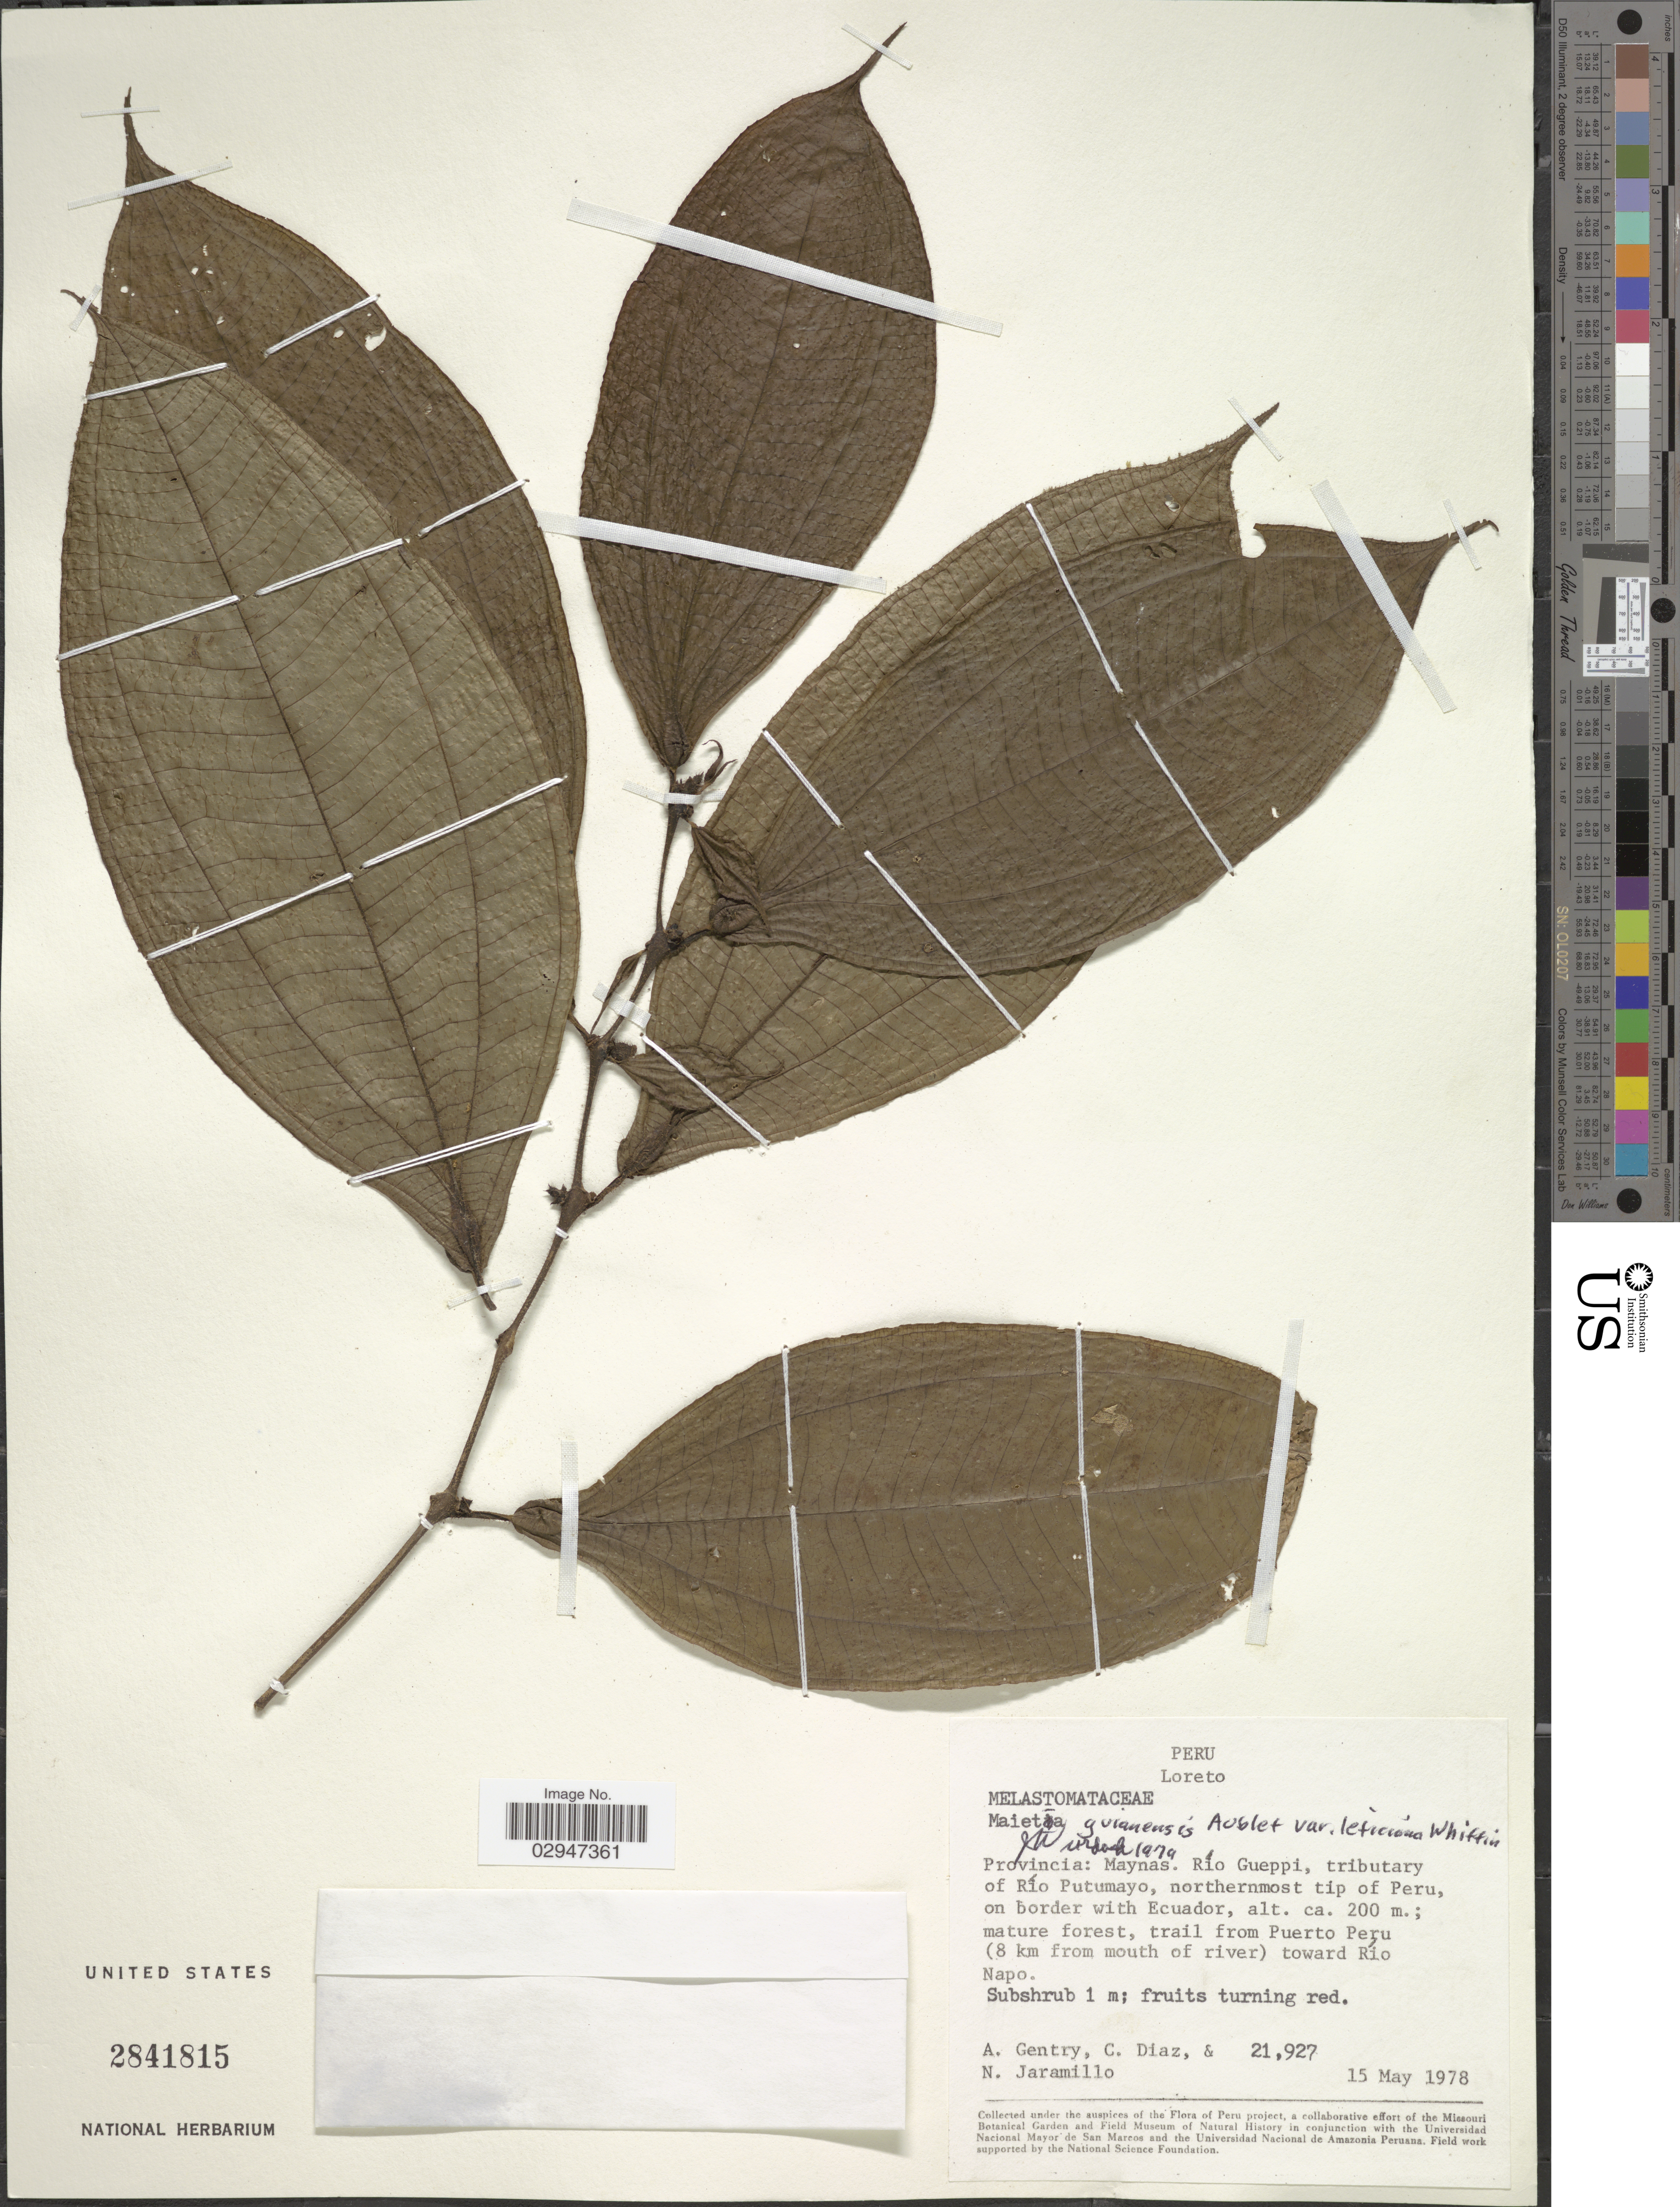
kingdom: Plantae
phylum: Tracheophyta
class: Magnoliopsida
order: Myrtales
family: Melastomataceae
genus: Maieta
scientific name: Maieta guianensis var. leticiana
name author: Whiffin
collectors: A. H. Gentry, C. Díaz & N. Jaramillo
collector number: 21927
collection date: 1978-05-15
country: Peru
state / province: Loreto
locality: Provincia: Maynas. Río Gueppi, tributary of Río Putumayo, northernmost tip of Peru, on border with Ecuador, mature forest, trail from Puerto Peru (8 km from mouth of river) toward Río Napo.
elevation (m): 200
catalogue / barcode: US 2841815